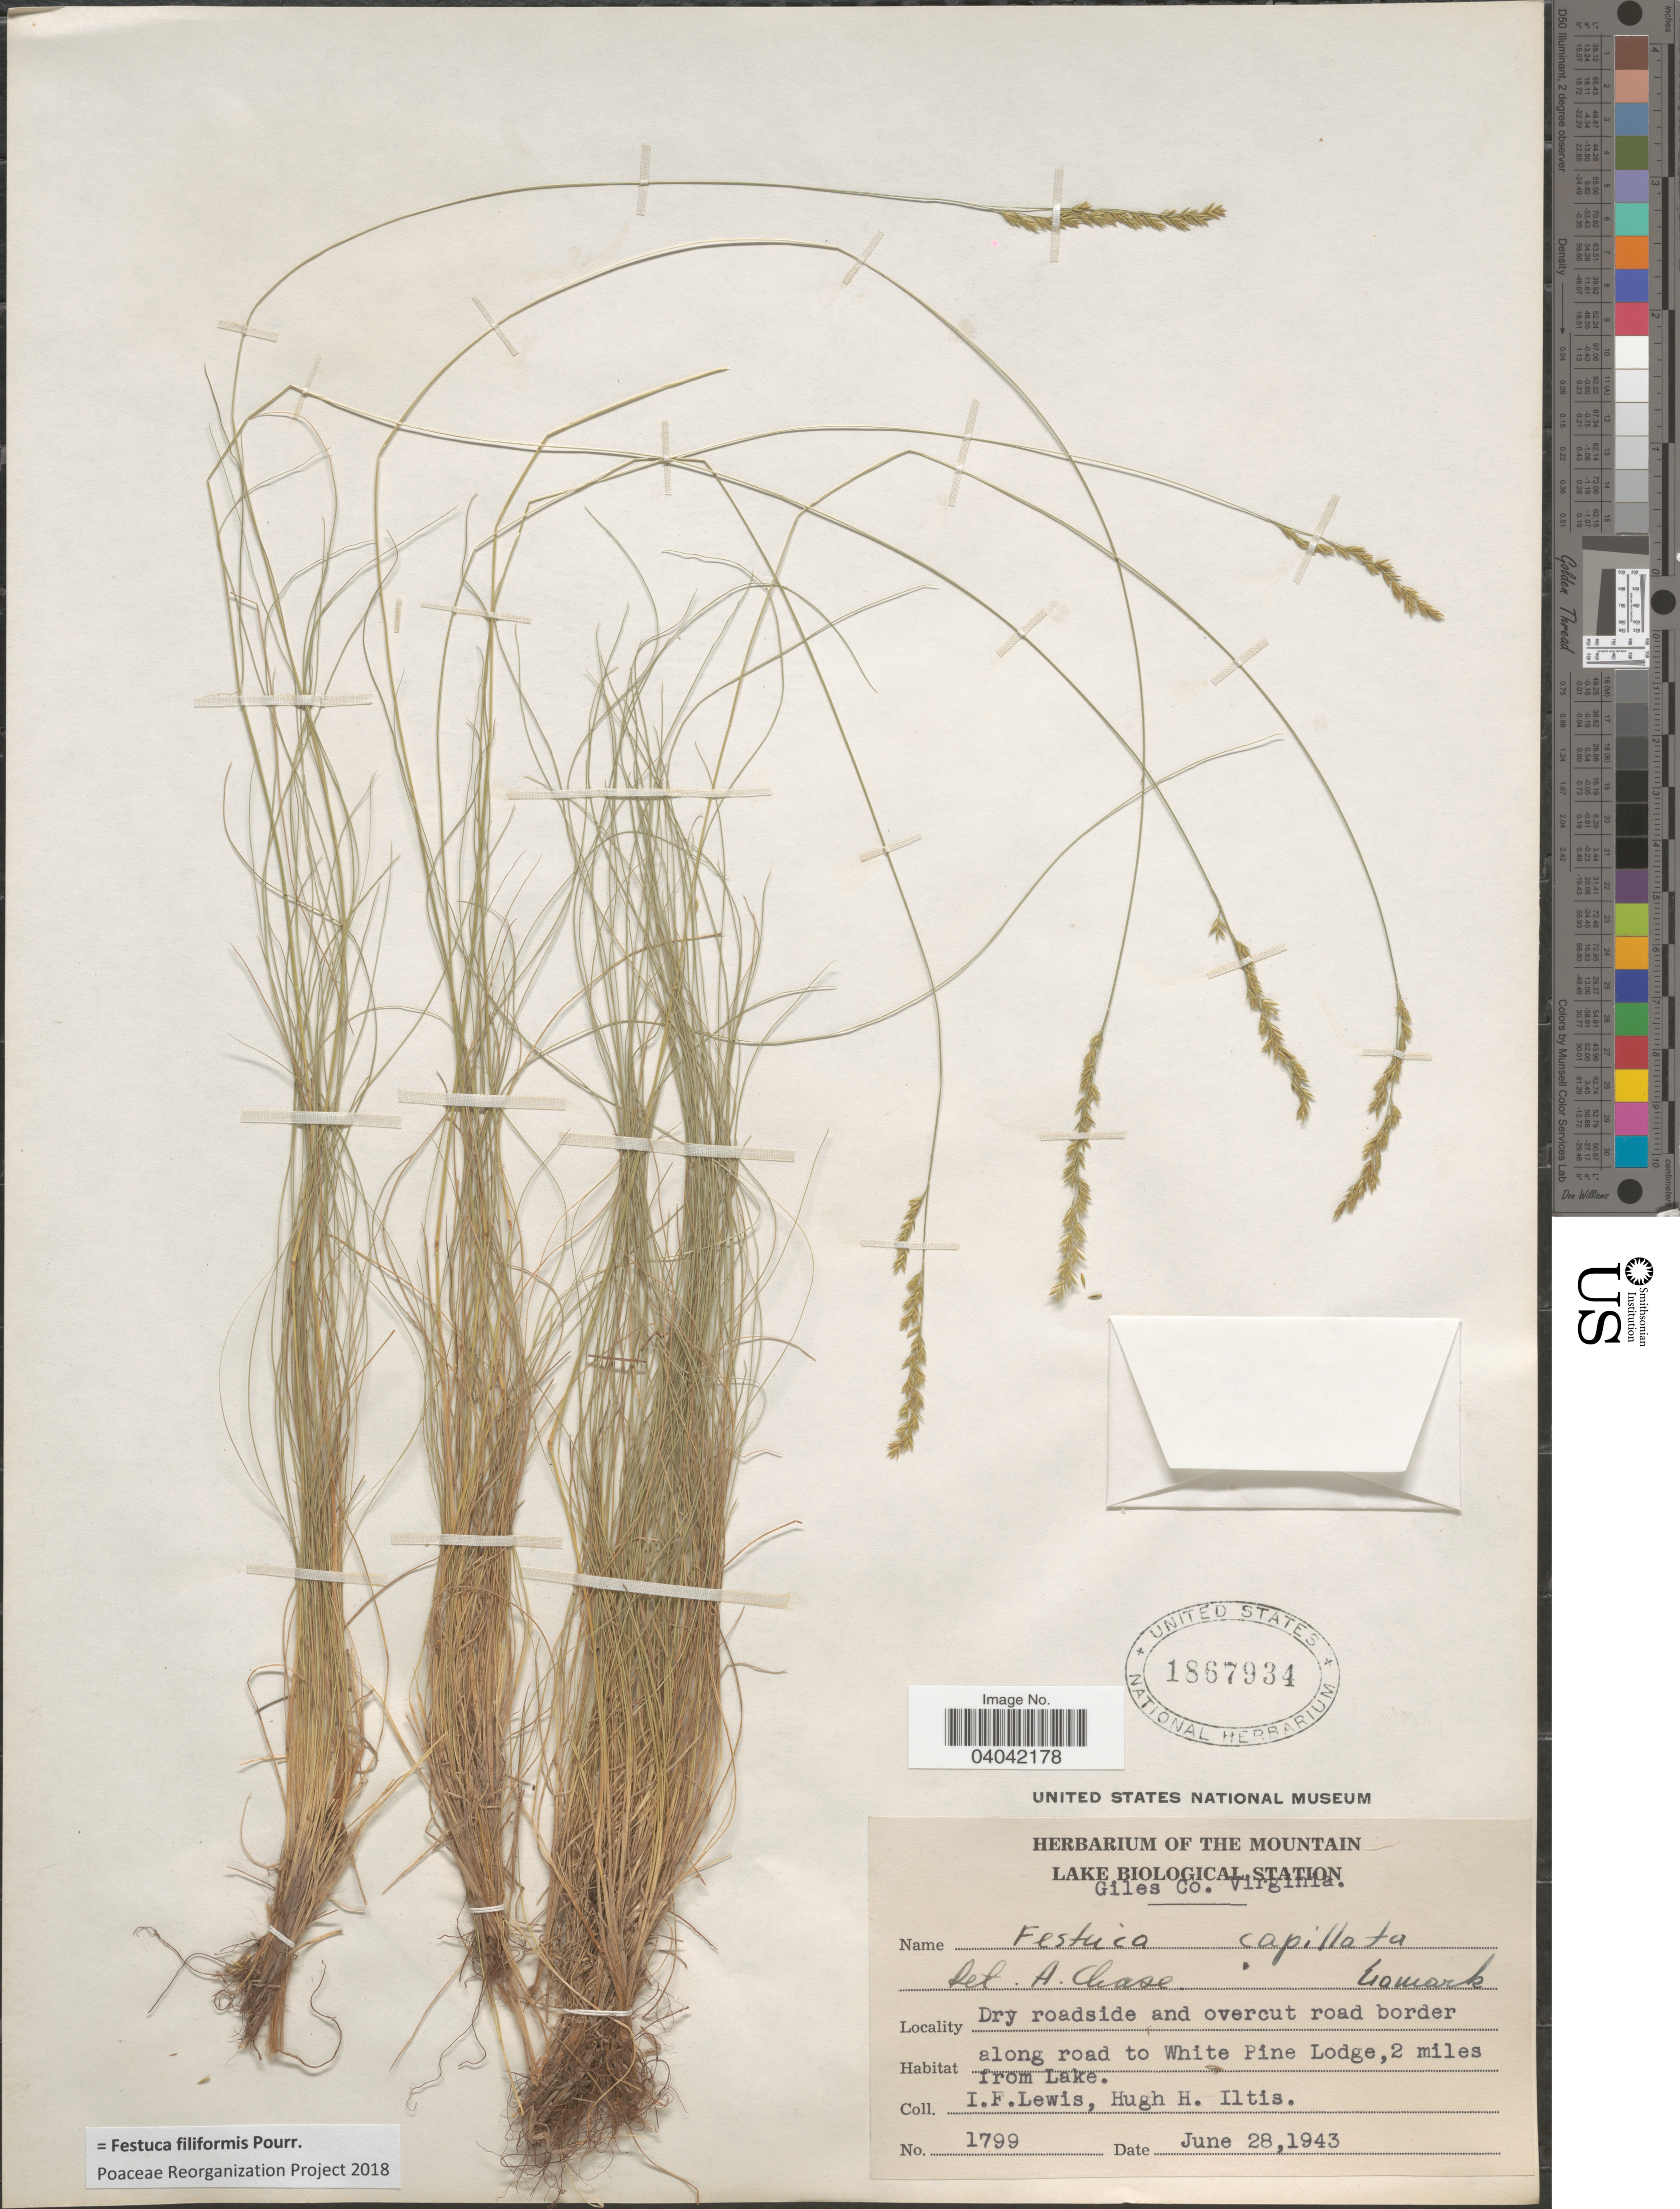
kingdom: Plantae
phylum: Tracheophyta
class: Liliopsida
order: Poales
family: Poaceae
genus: Festuca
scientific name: Festuca filiformis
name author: Pourr.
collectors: I. F. Lewis & H. Iltis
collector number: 1799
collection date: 1943-06-28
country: United States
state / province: Virginia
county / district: Giles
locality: Dry roadside and overcut road border along road to White Pine Lodge, 2 miles from Lake.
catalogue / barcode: US 1867934